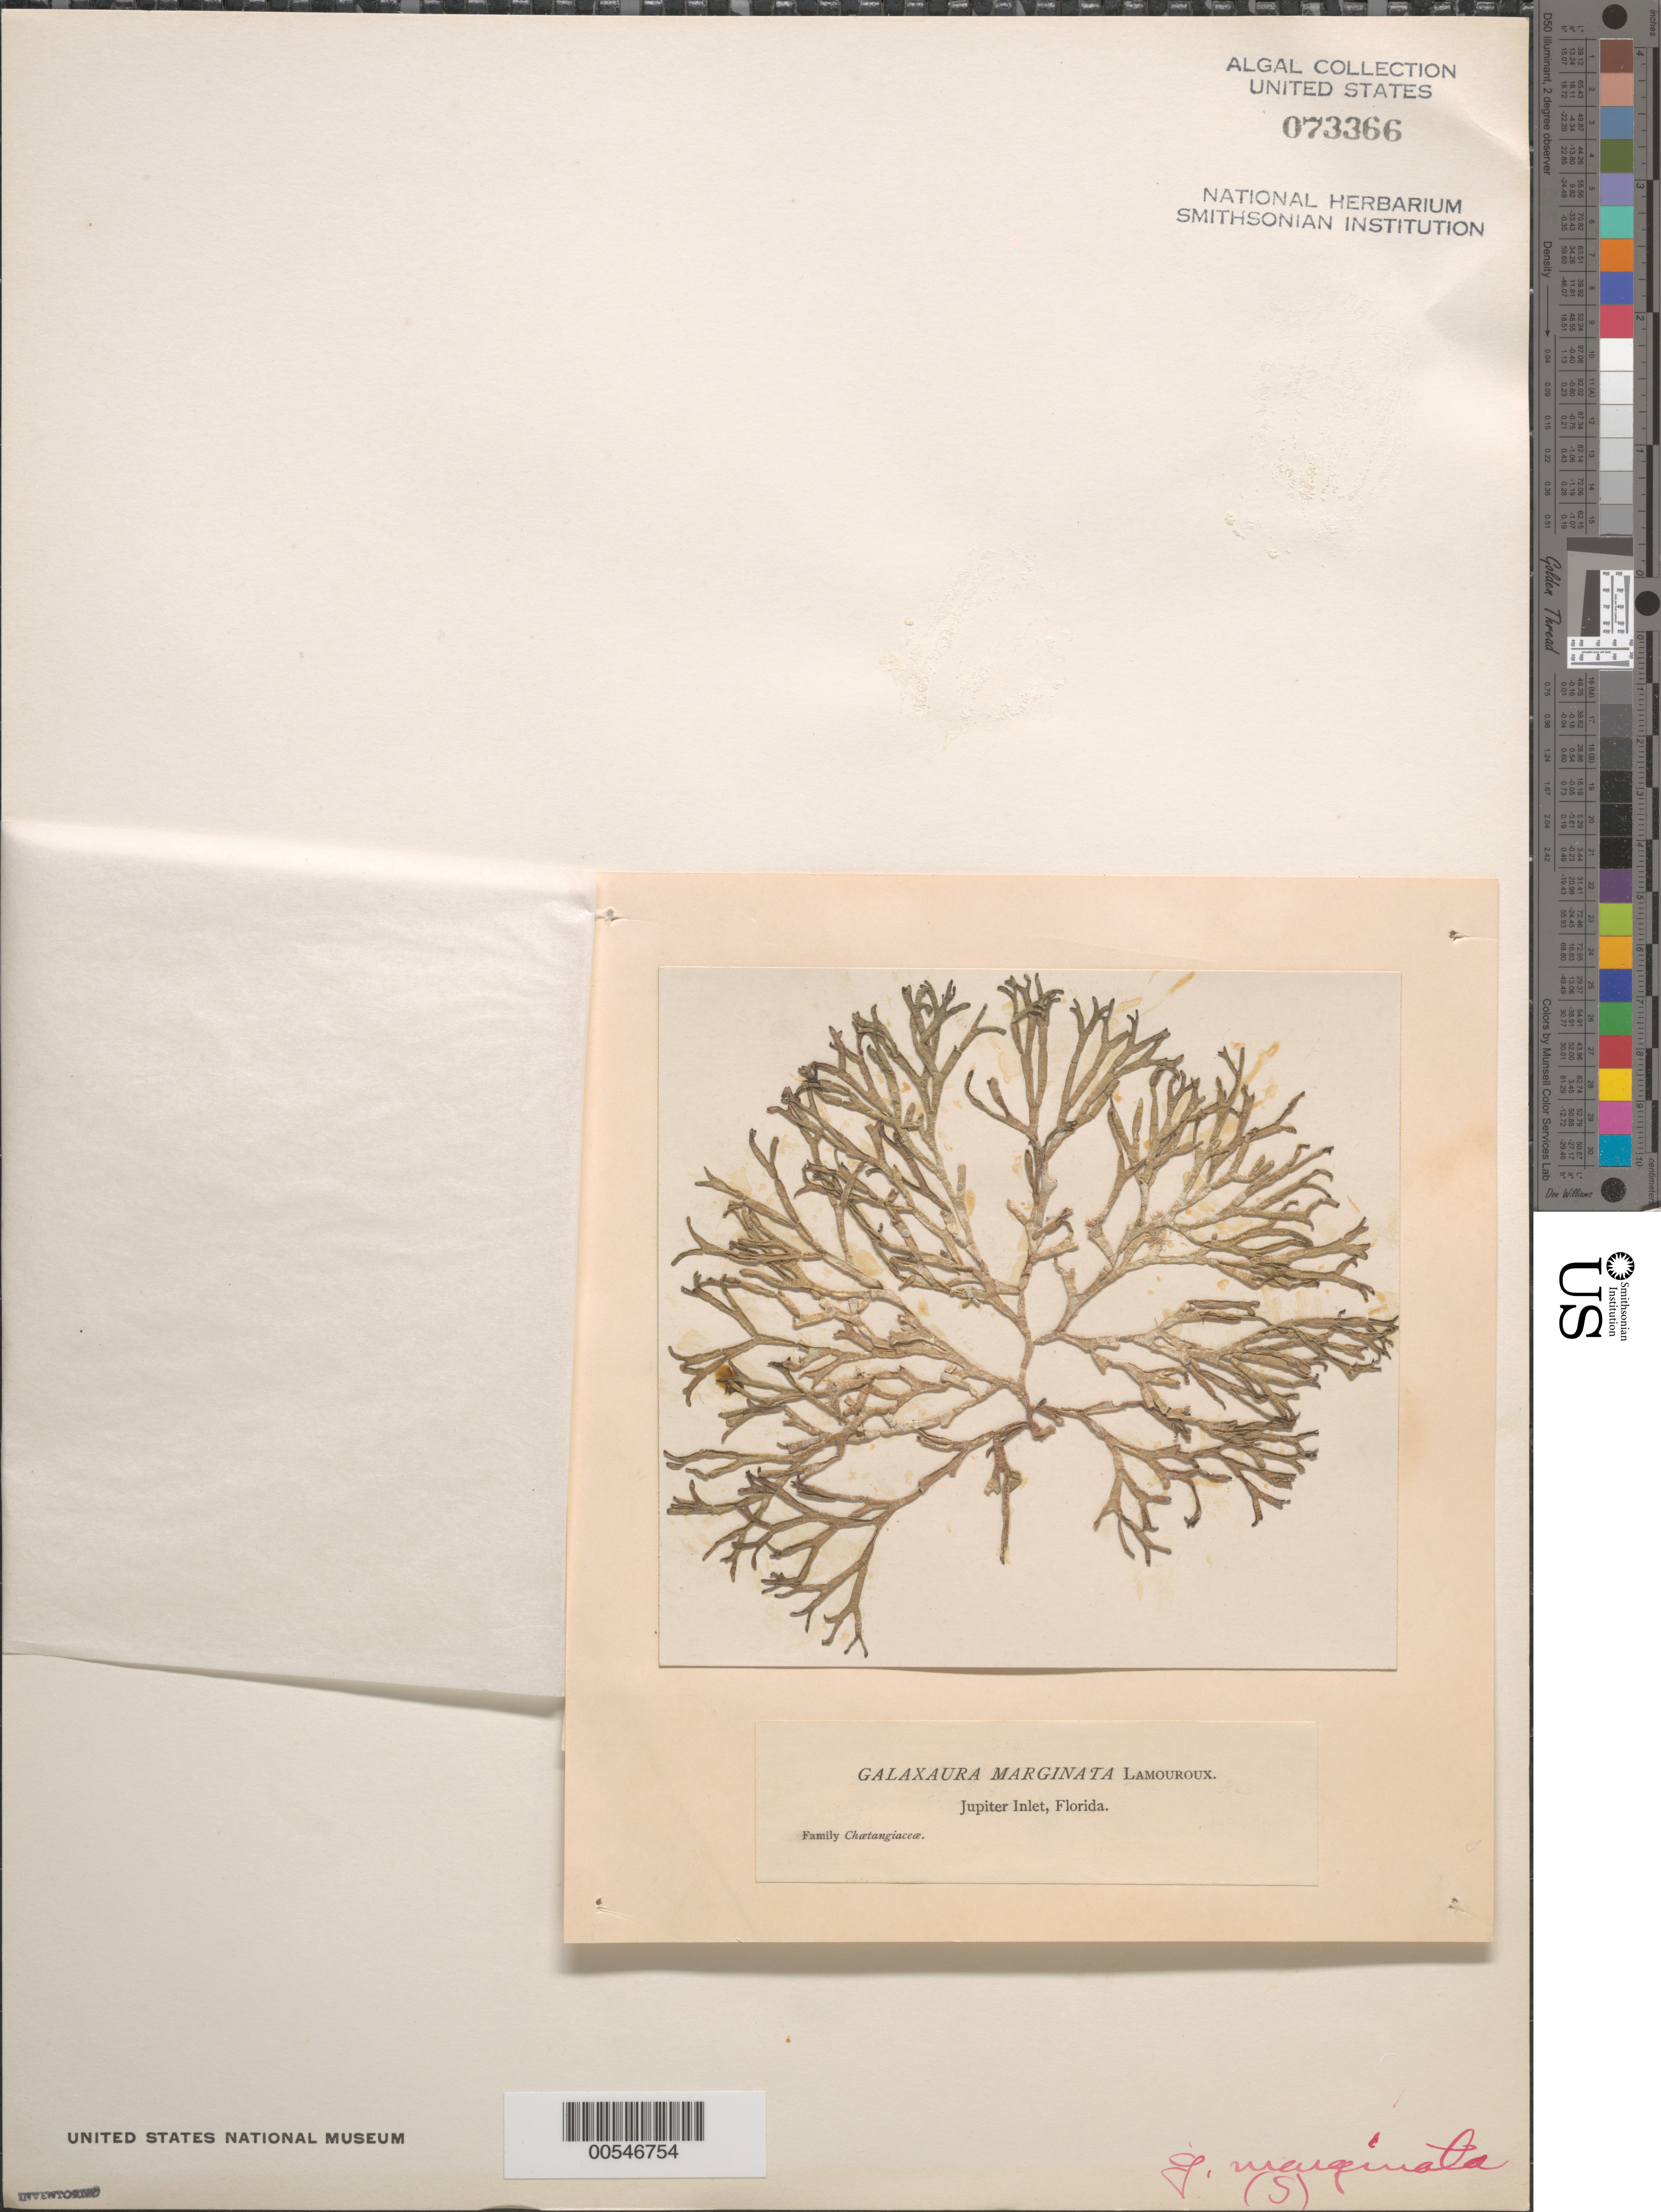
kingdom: Plantae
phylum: Rhodophyta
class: Florideophyceae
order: Nemaliales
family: Galaxauraceae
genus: Galaxaura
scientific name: Galaxaura marginata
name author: (J. Ellis & Sol.) J.V.Lamouroux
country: United States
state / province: Florida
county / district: Palm Beach County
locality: Jupiter Inlet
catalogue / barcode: US 73366